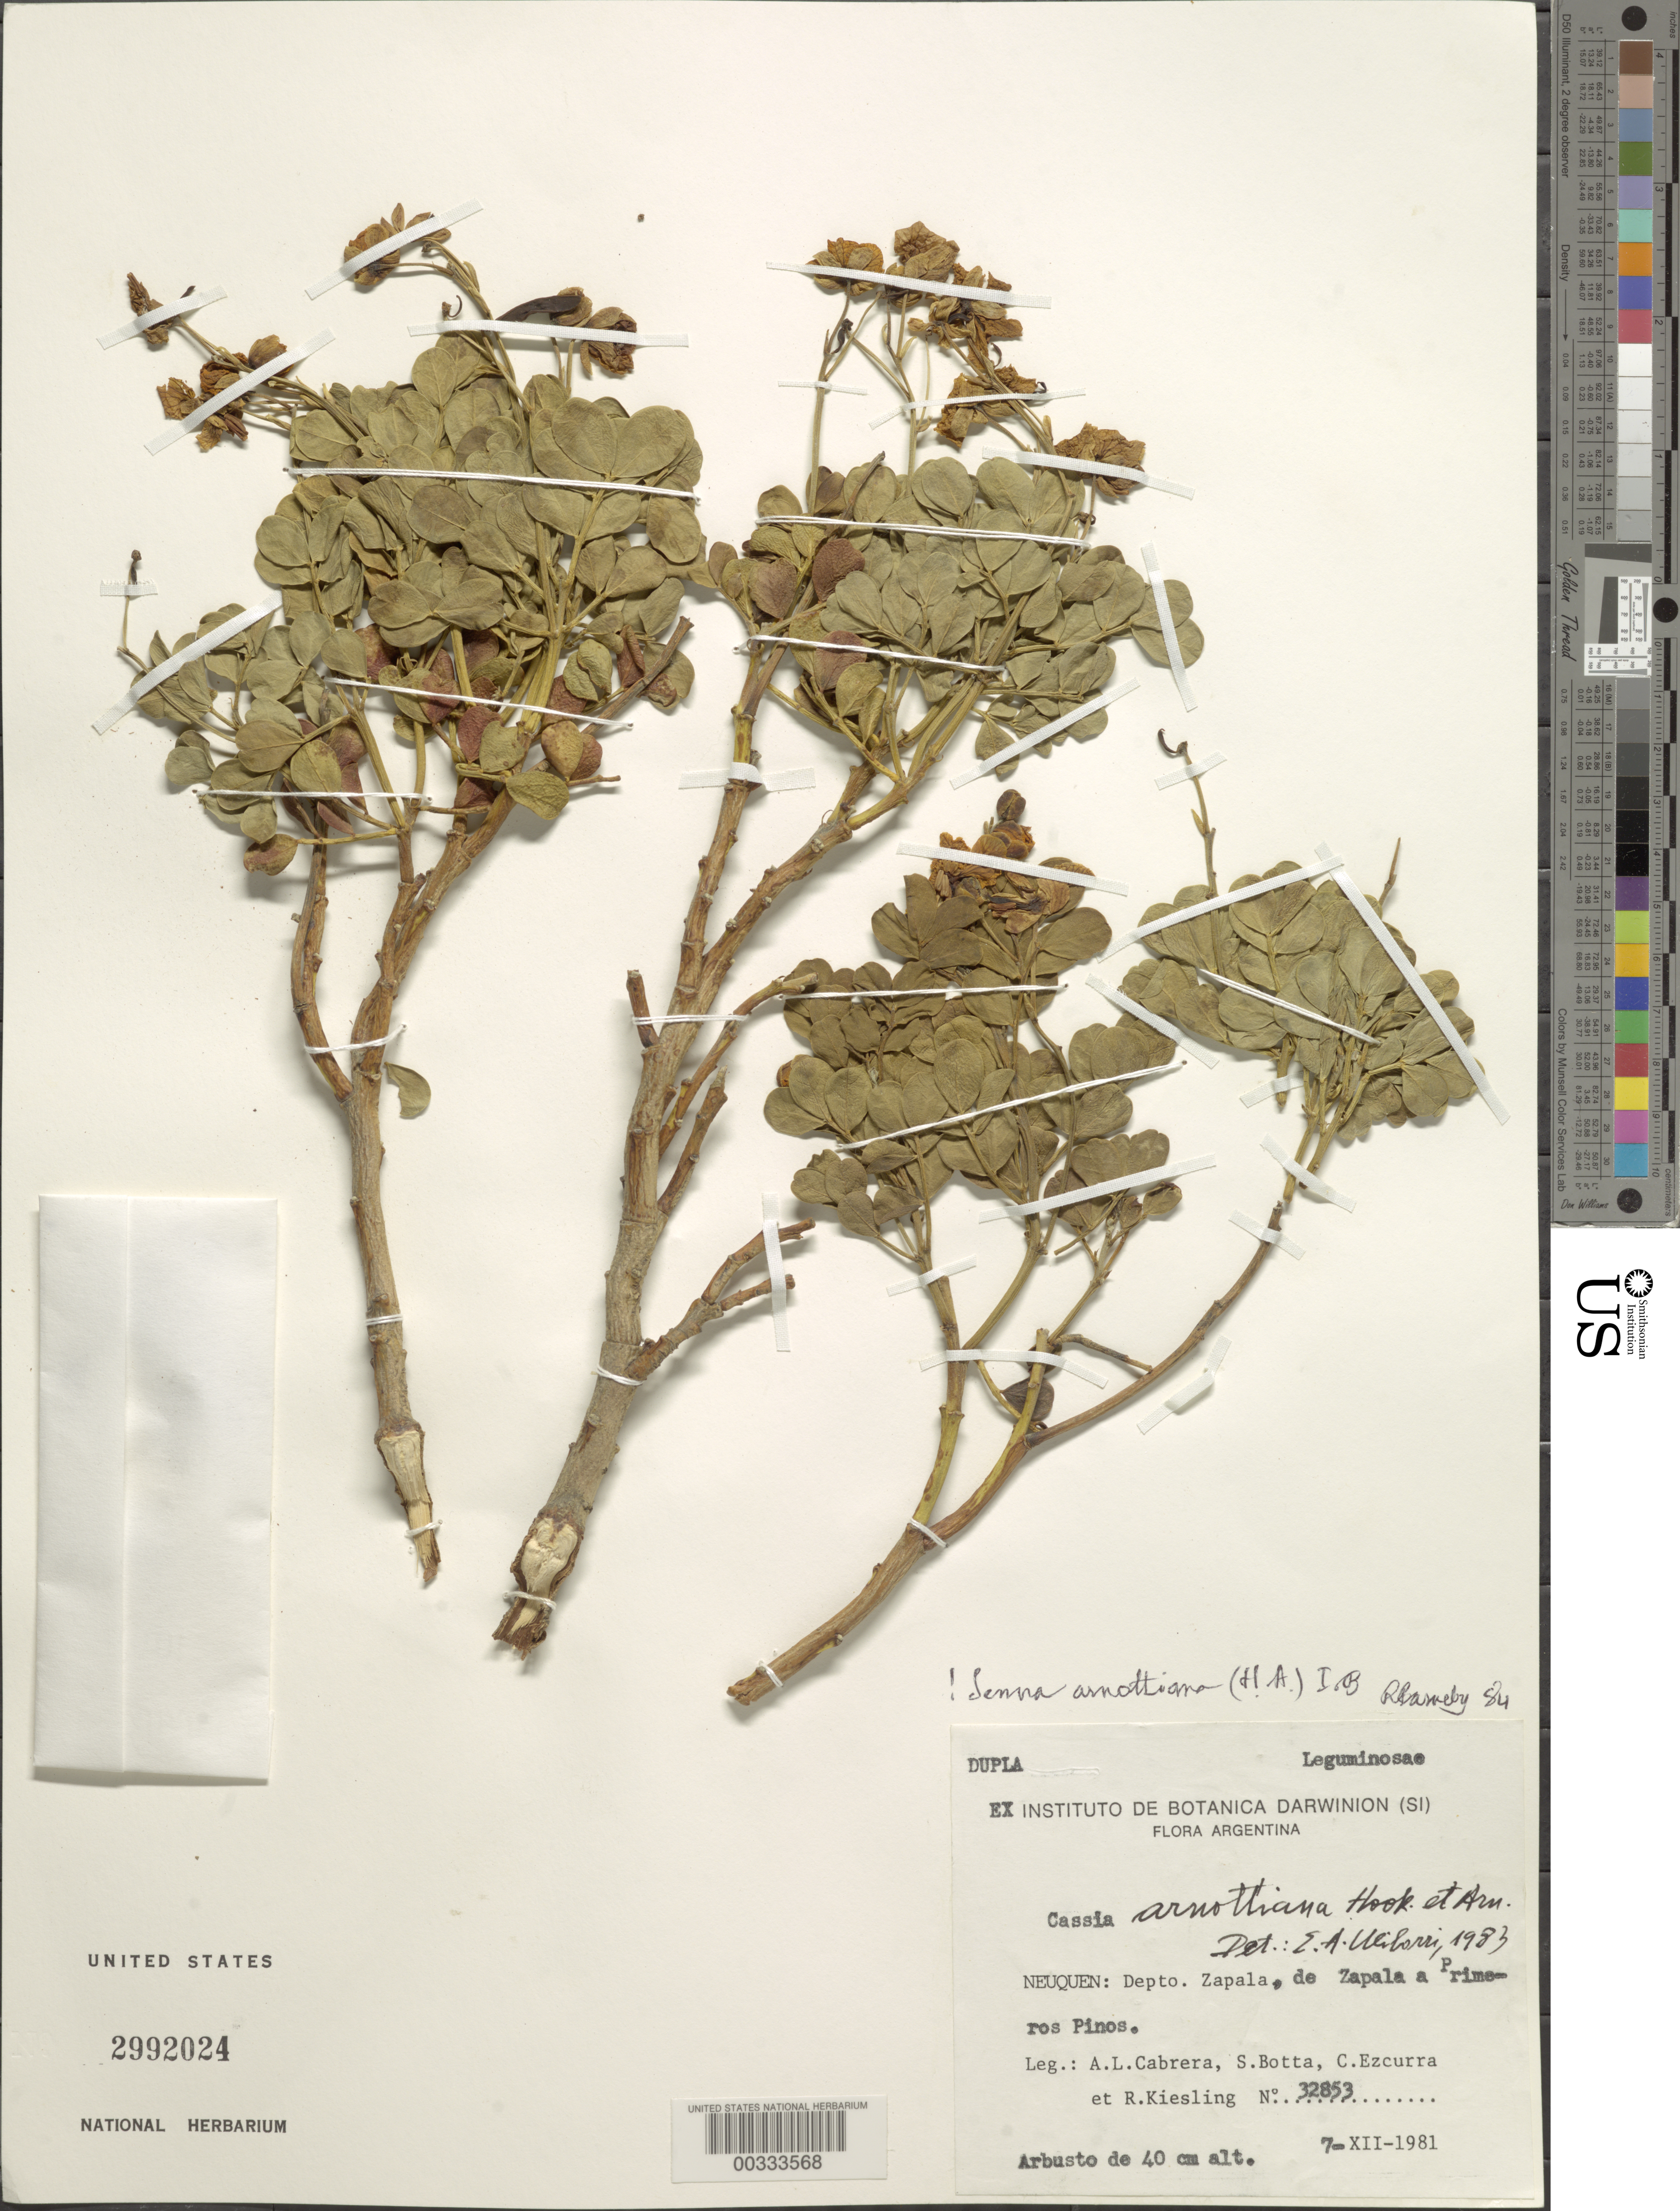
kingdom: Plantae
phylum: Tracheophyta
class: Magnoliopsida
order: Fabales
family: Fabaceae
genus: Senna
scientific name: Senna arnottiana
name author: (Hook.) H.S. Irwin & Barneby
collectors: A. L. Cabrera, S. M. Botta, C. Ezcurra & R. Kiesling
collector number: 32853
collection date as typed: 07 Dec 1981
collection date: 1981-12-07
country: Argentina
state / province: Neuquén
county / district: Zapala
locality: Zapala a Primeros Pinos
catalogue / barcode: US 2992024